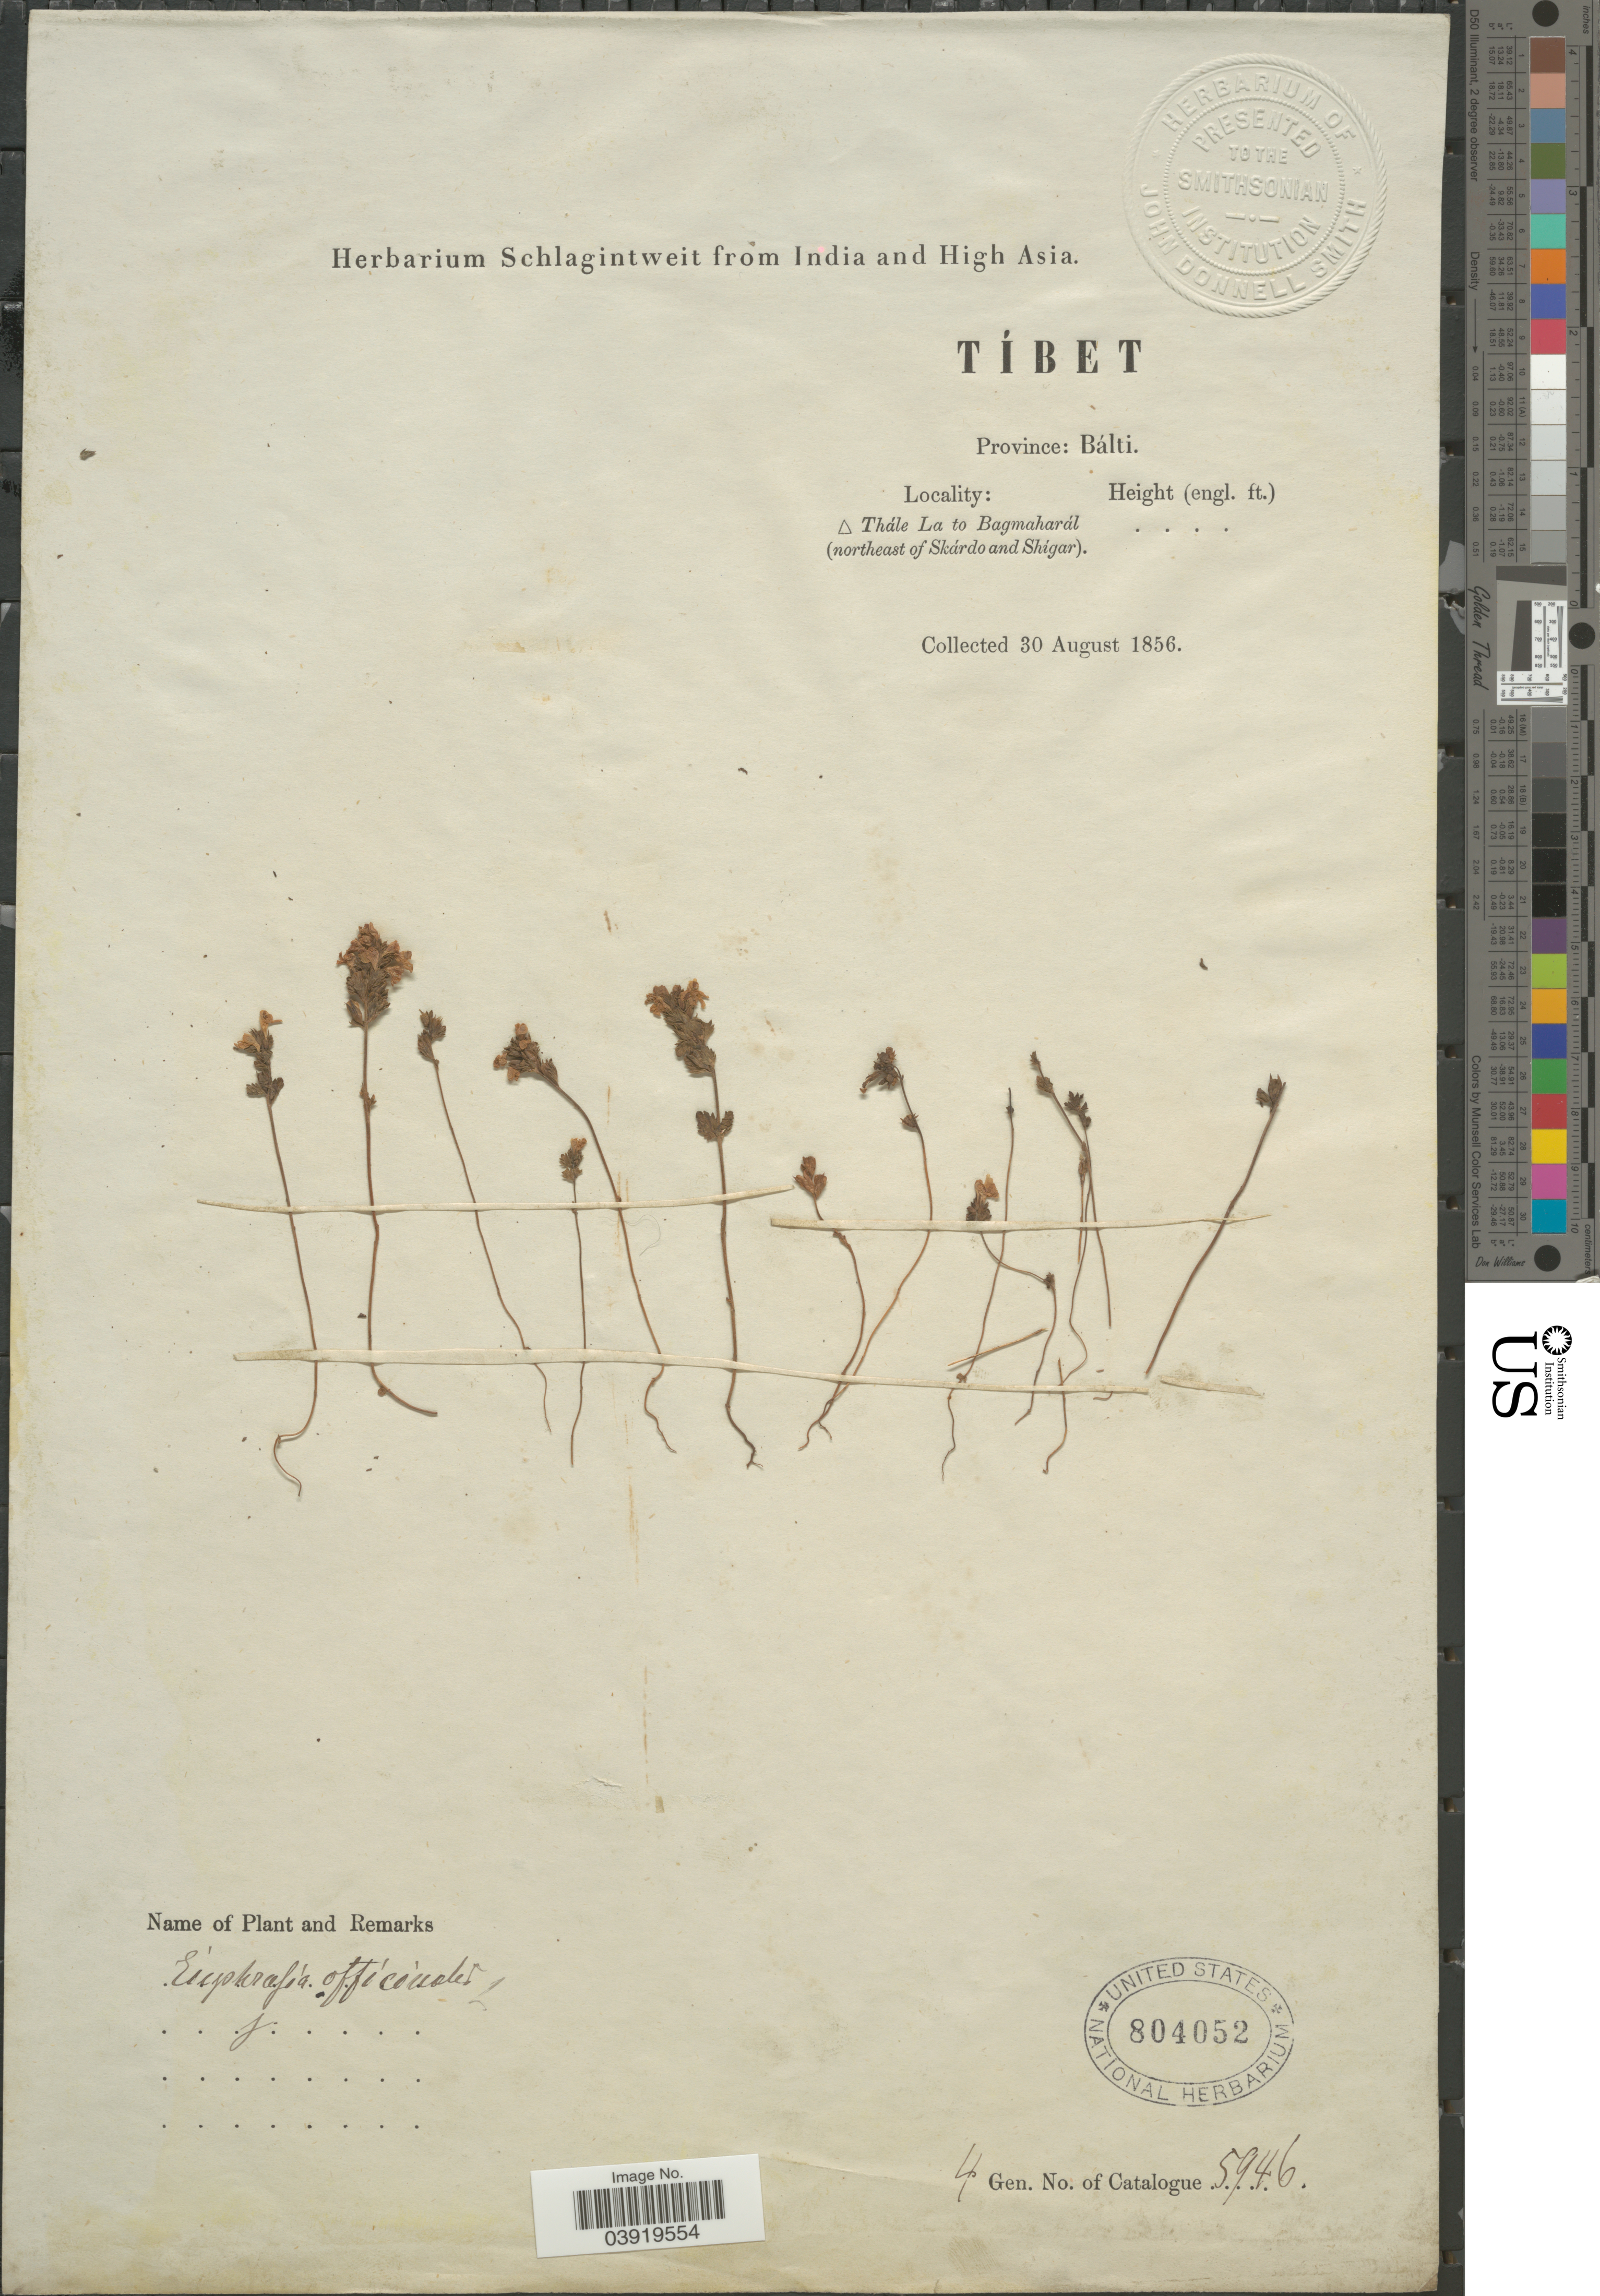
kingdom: Plantae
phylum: Tracheophyta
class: Magnoliopsida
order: Lamiales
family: Orobanchaceae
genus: Euphrasia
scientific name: Euphrasia officinalis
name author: L.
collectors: ex herb. Schlagintweit from India and High Asia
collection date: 1856-08-30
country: China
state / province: Xizang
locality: Tibet. Province: Bálti. Δ Thále La to Bagmaharál. (northeast of Skárdo and Shígar).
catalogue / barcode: US 804052